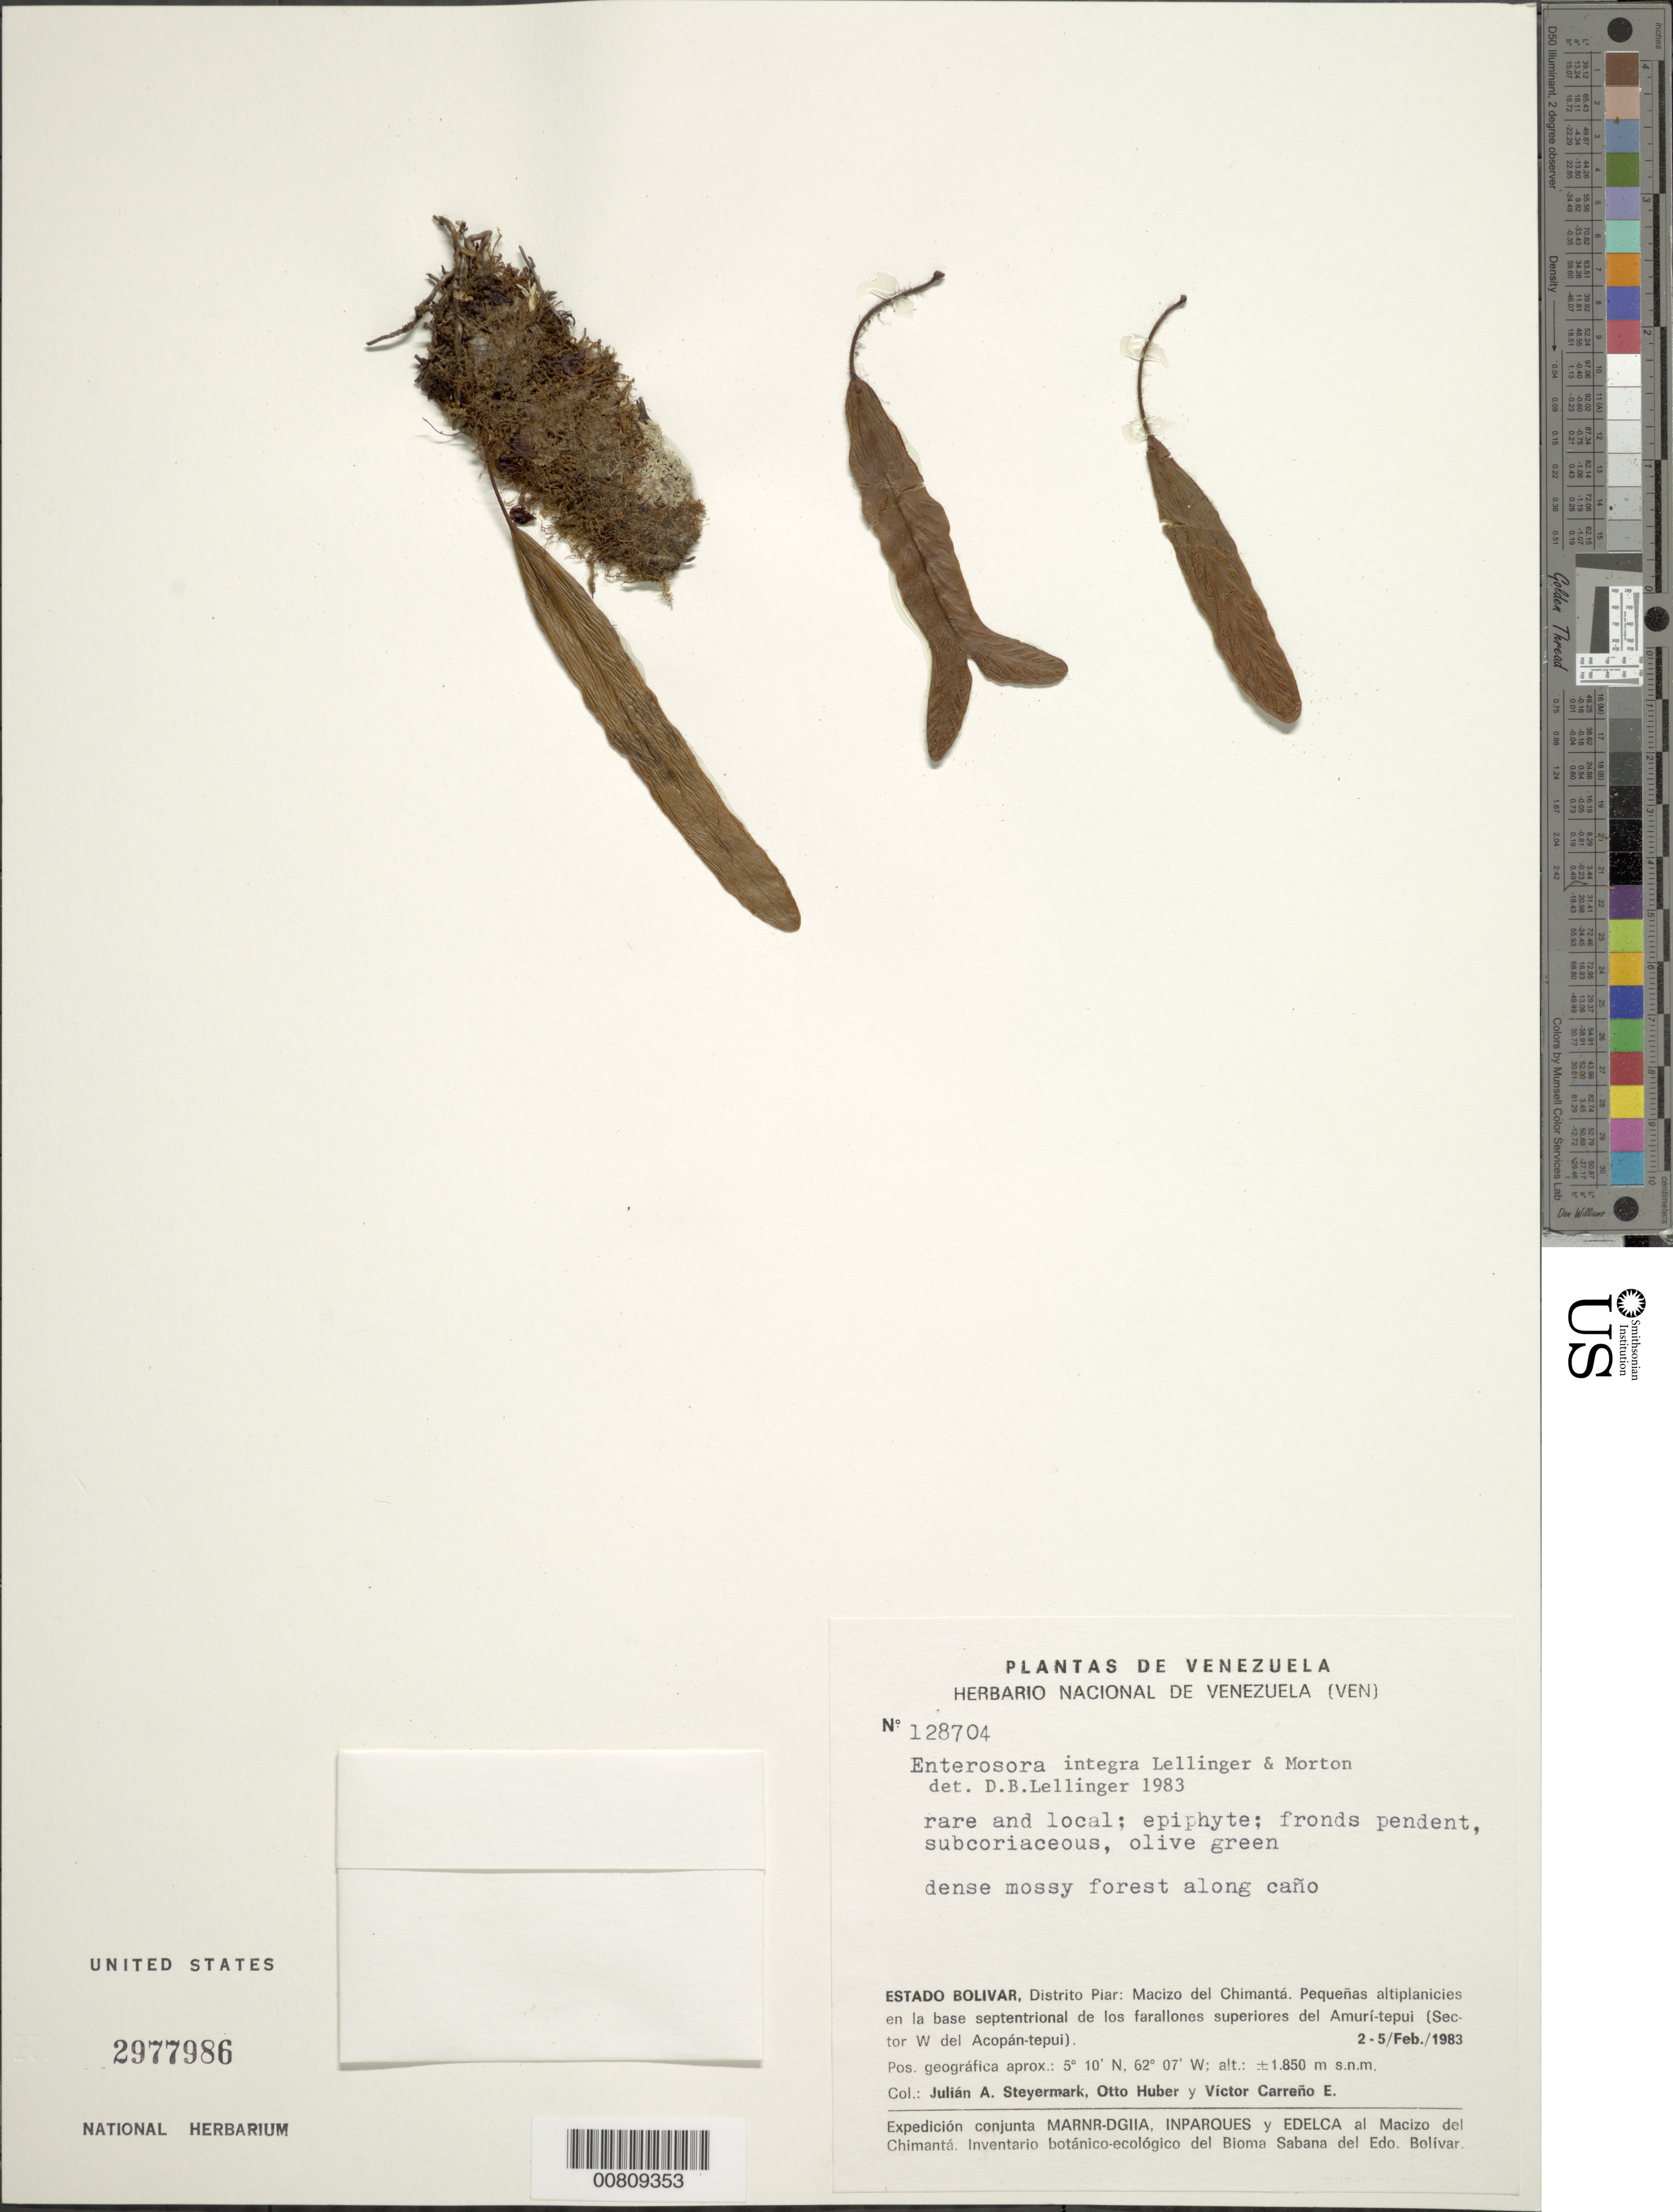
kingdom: Plantae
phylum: Tracheophyta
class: Polypodiopsida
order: Polypodiales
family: Polypodiaceae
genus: Enterosora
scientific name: Enterosora campbellii subsp. campbellii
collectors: J. Steyermark, O. Huber & V. Carreño E.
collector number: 128704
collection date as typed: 2-Feb-83 to 5-Feb-83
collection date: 1983-02-02/1983-02-05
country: Venezuela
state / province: Bolívar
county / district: Piar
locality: Macizo del Chimantá, Amuí-tepuí (Sector W del Acopán-tepuí)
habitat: Dense mossy forest along caño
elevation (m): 1850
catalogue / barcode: US 2977986